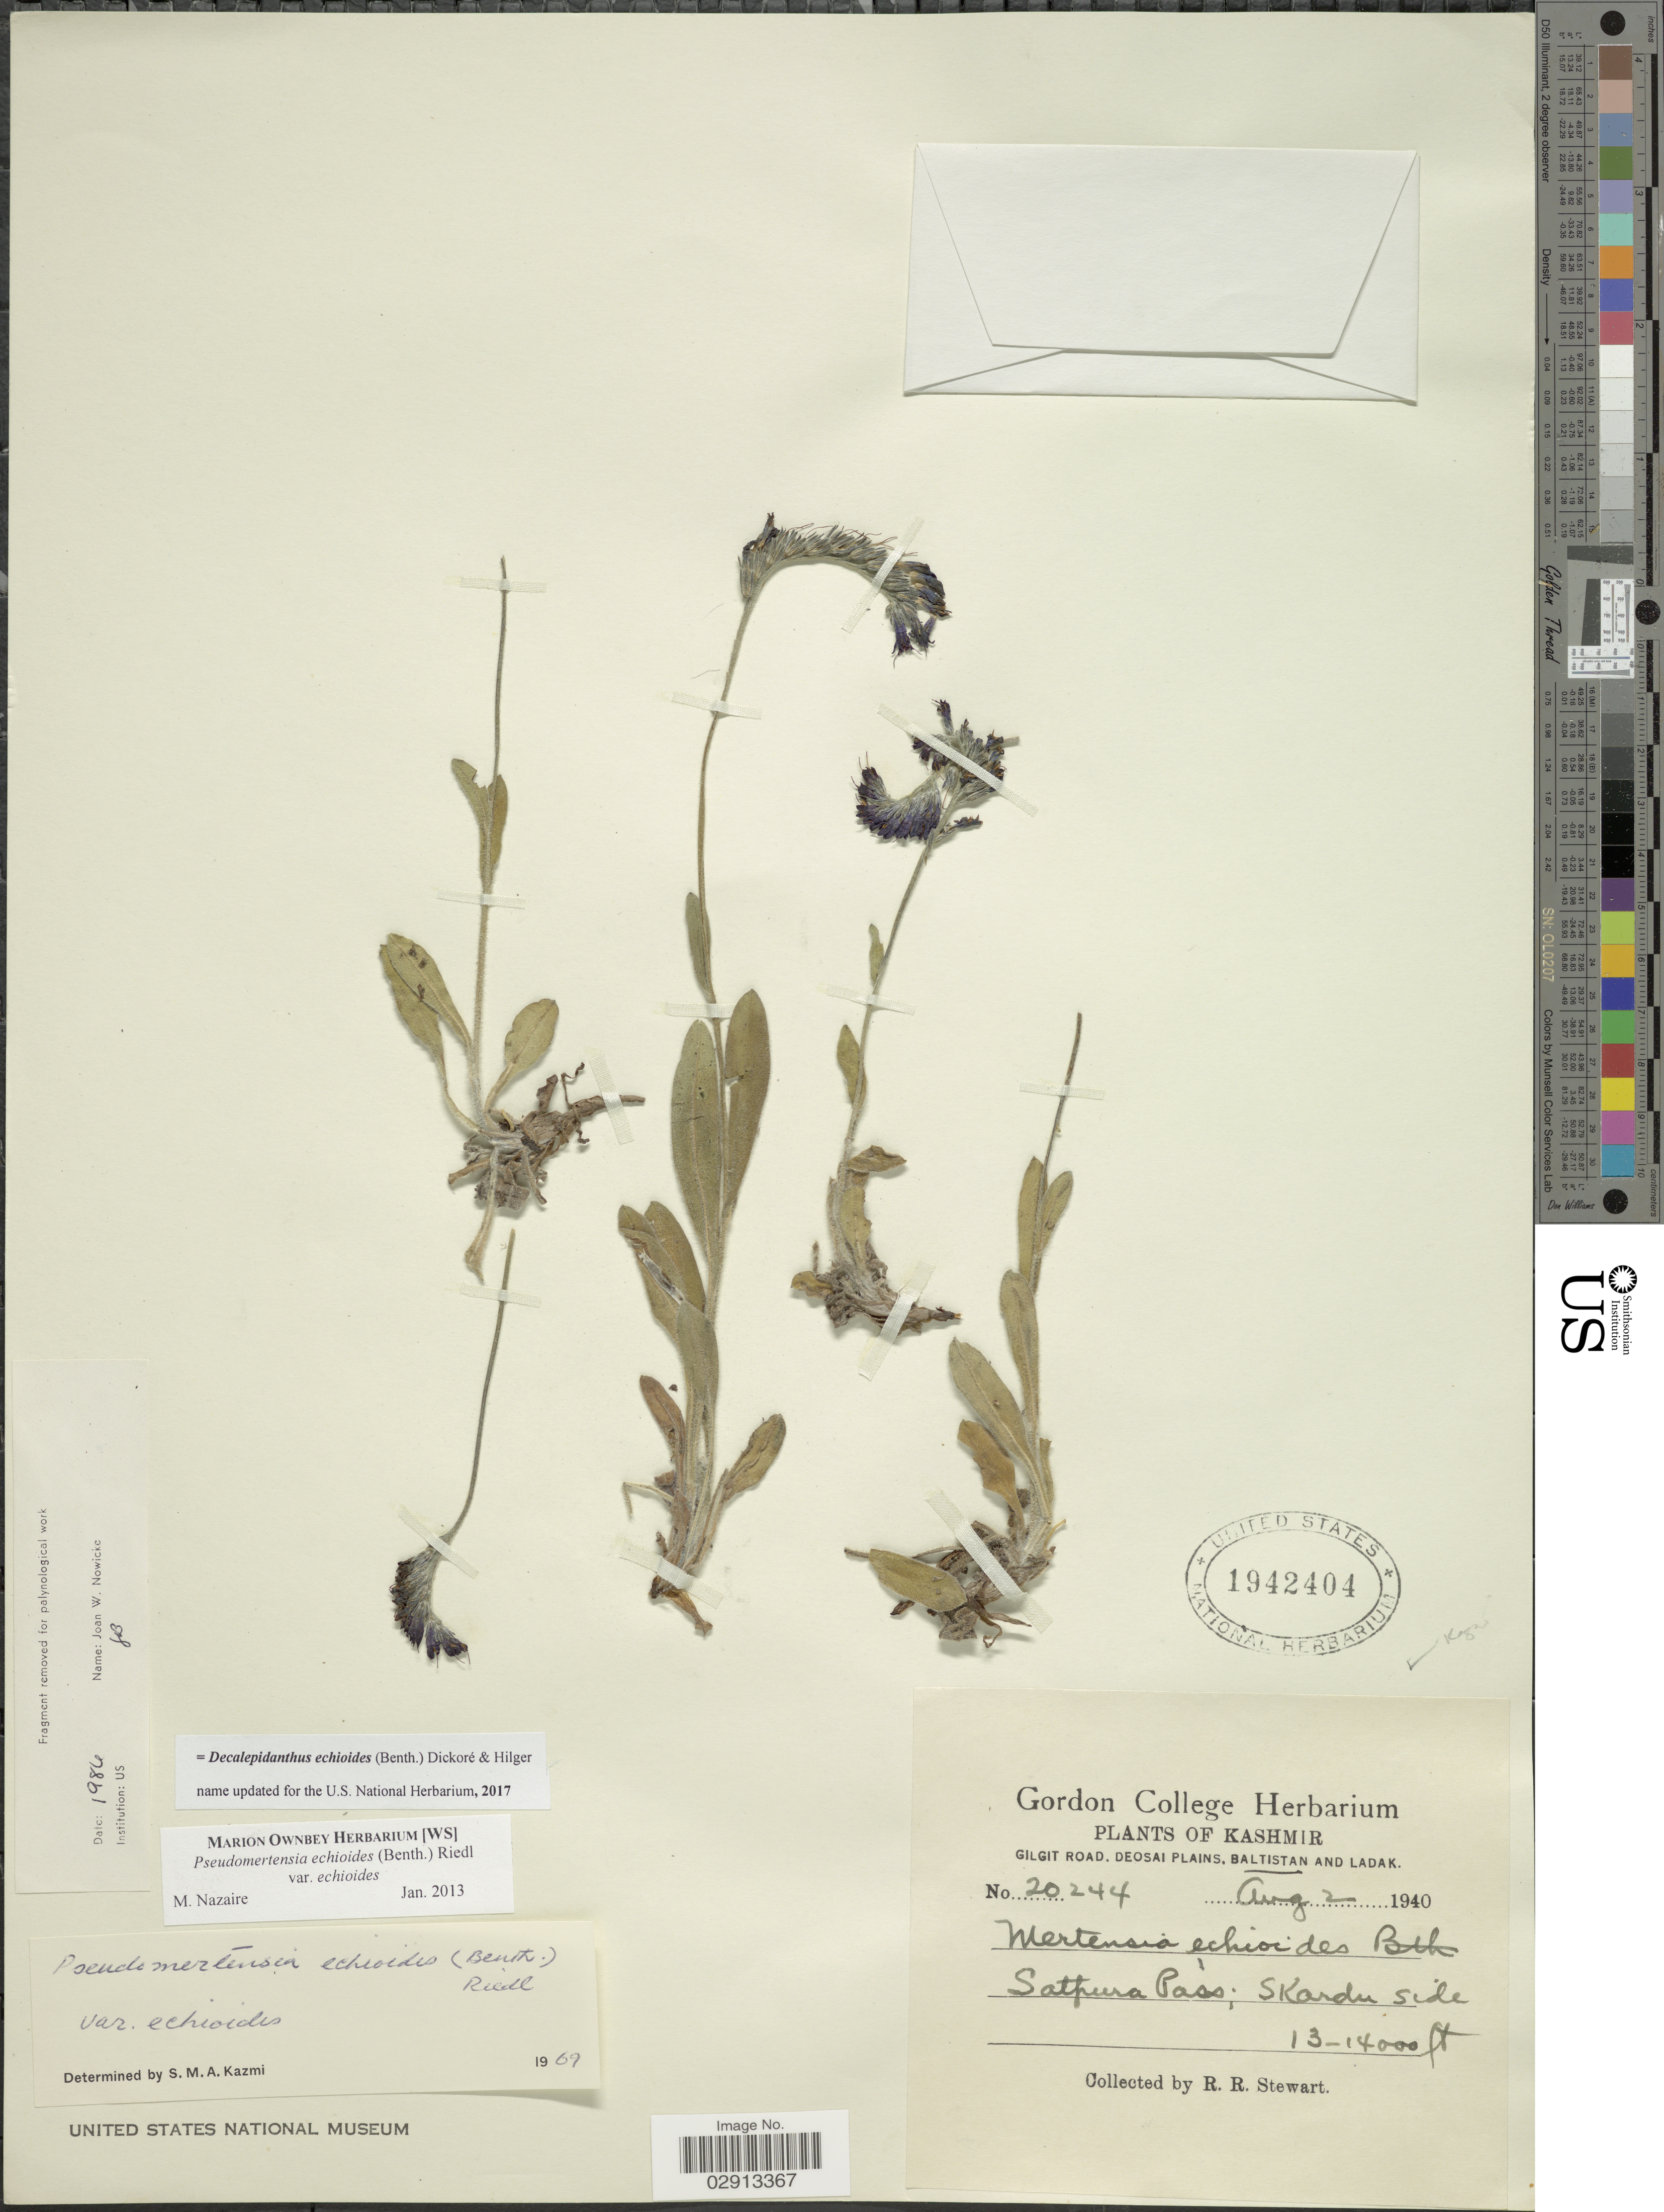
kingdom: Plantae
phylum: Tracheophyta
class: Magnoliopsida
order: Boraginales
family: Boraginaceae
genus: Decalepidanthus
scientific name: Decalepidanthus echioides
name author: (Benth.) Dickoré & Hilger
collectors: R. Stewart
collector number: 20244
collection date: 1940-08-02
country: Pakistan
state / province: Gilgit-Baltistan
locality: Kashmir. Gilgit Road, Deosai Plains, Balistan and Ladak. Satpura Pass; Skardu side.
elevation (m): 3962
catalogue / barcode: US 1942404